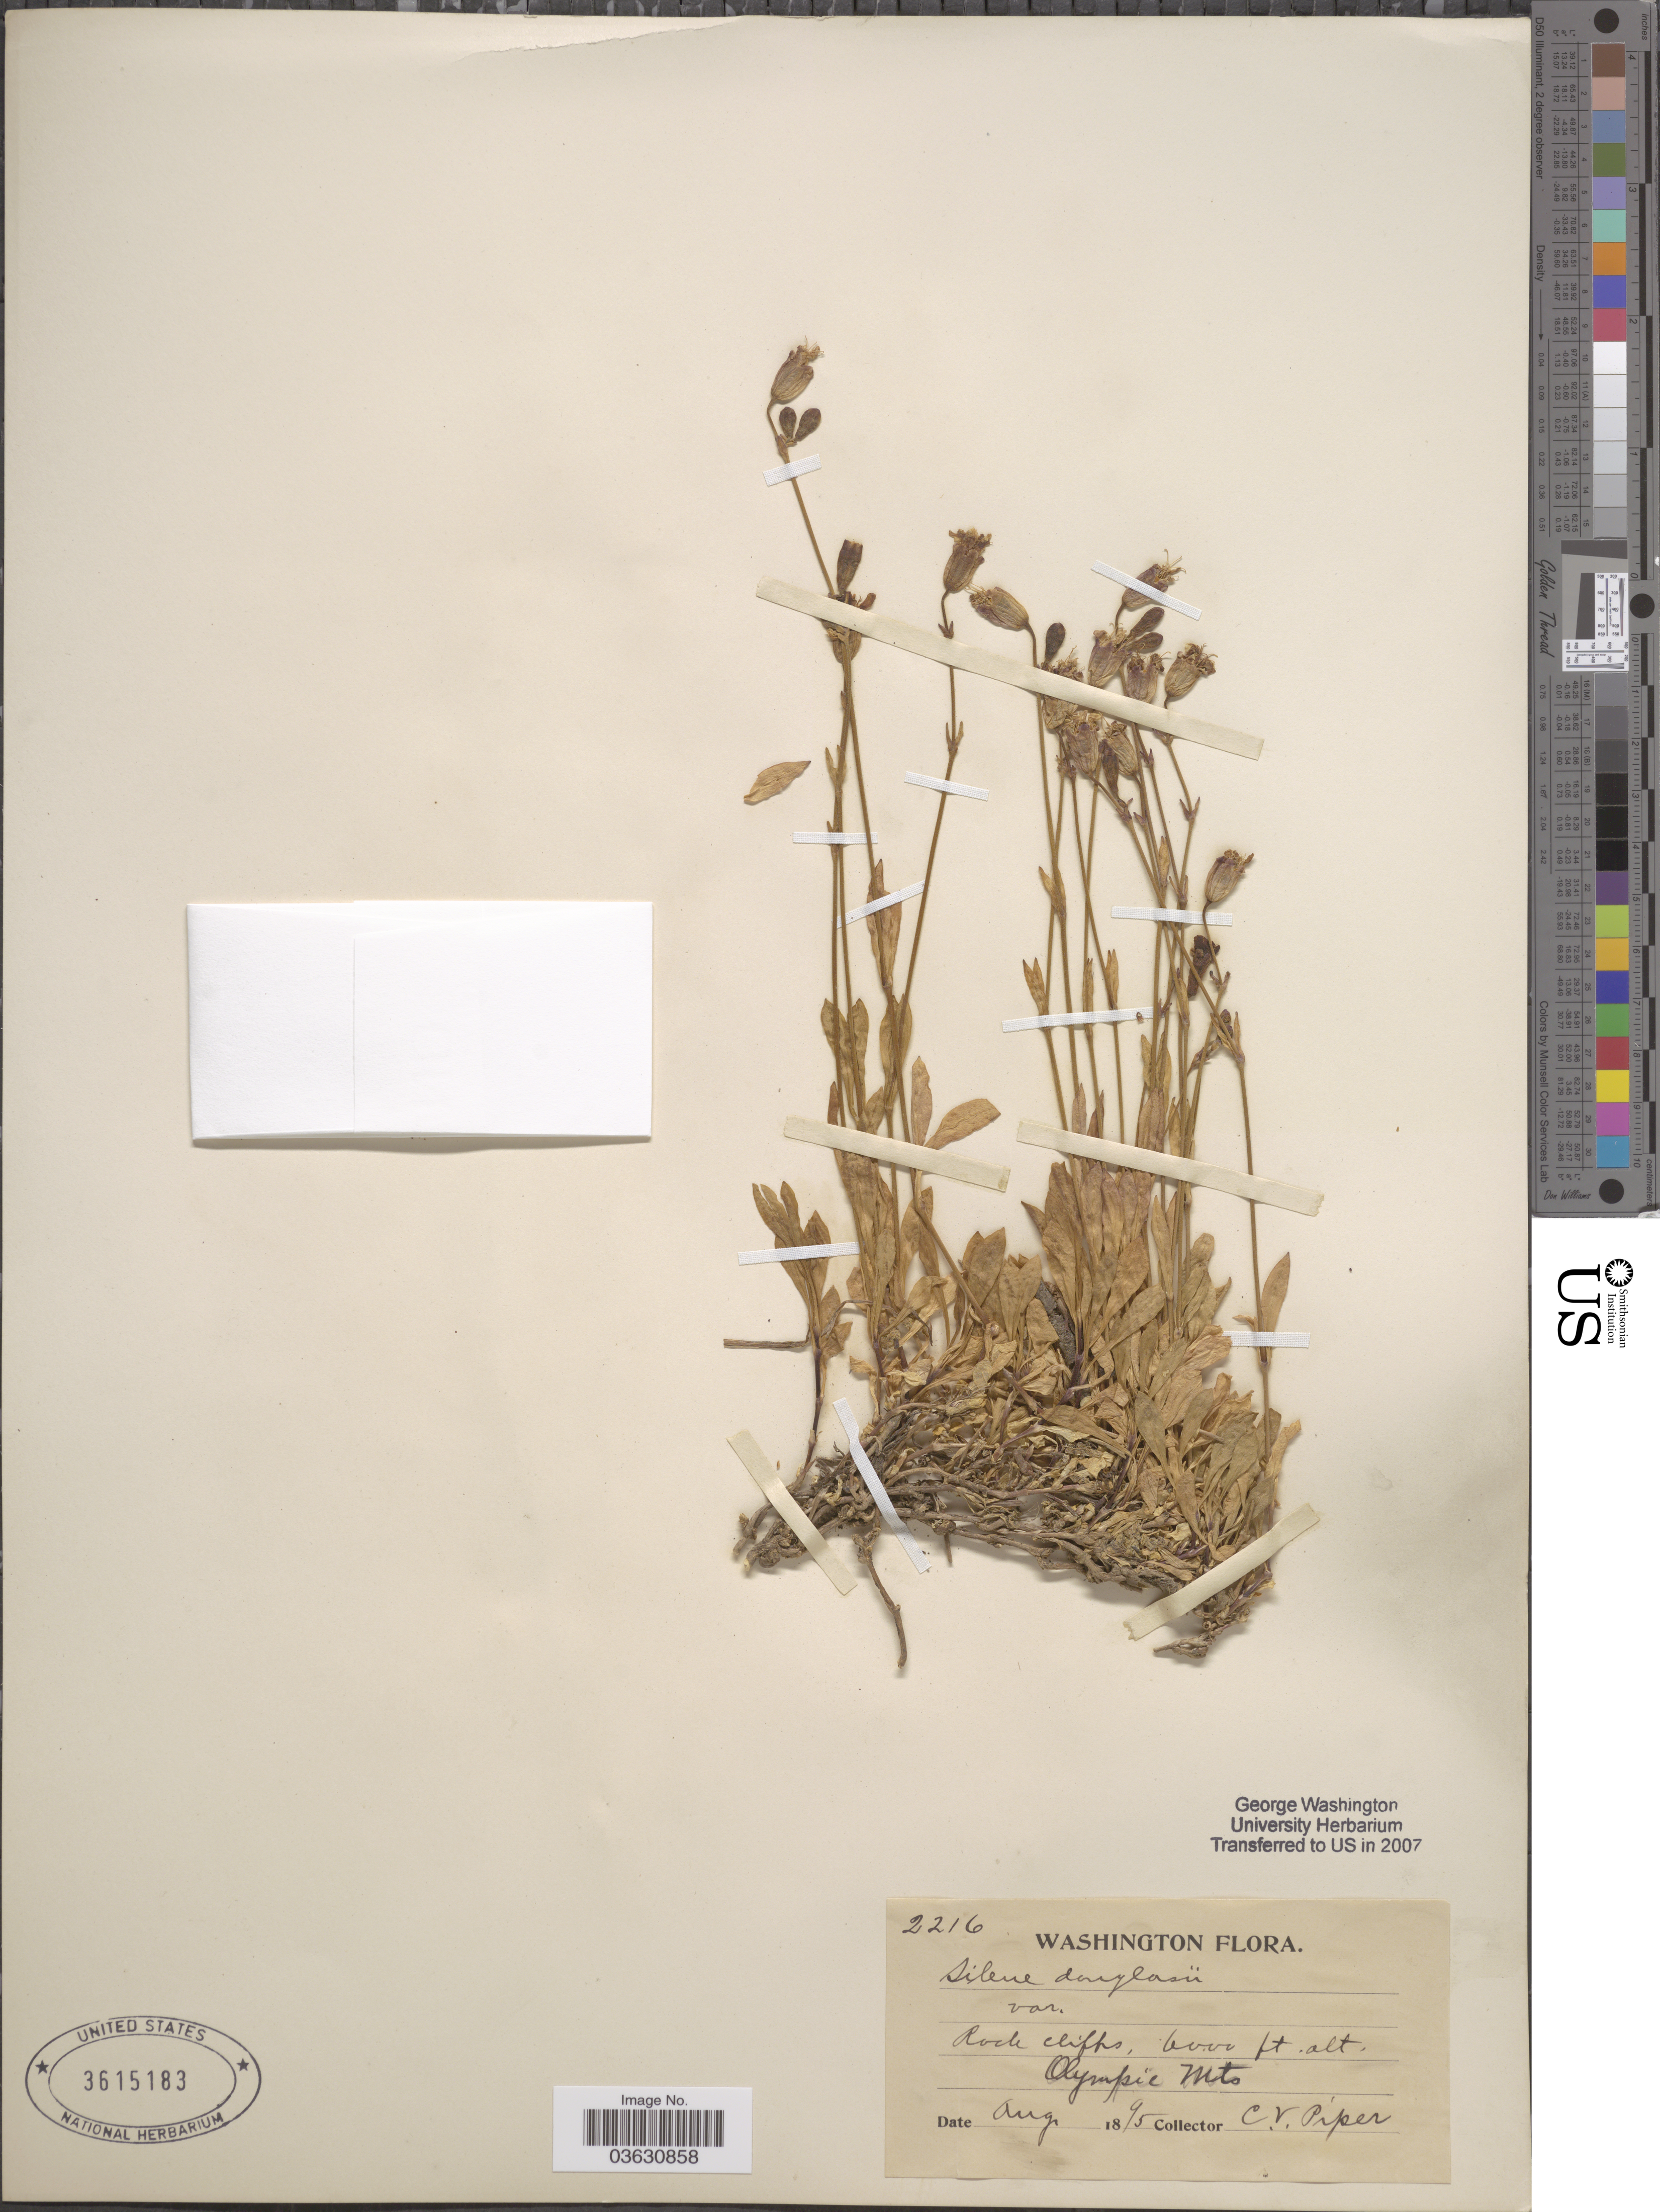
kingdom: Plantae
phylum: Tracheophyta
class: Magnoliopsida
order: Caryophyllales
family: Caryophyllaceae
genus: Silene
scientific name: Silene douglasii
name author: Hook.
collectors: C. V. Piper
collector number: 2216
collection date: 1895-08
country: United States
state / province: Washington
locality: Rock cliffs, Olympic Mts.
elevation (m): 1829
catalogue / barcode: US 3615183